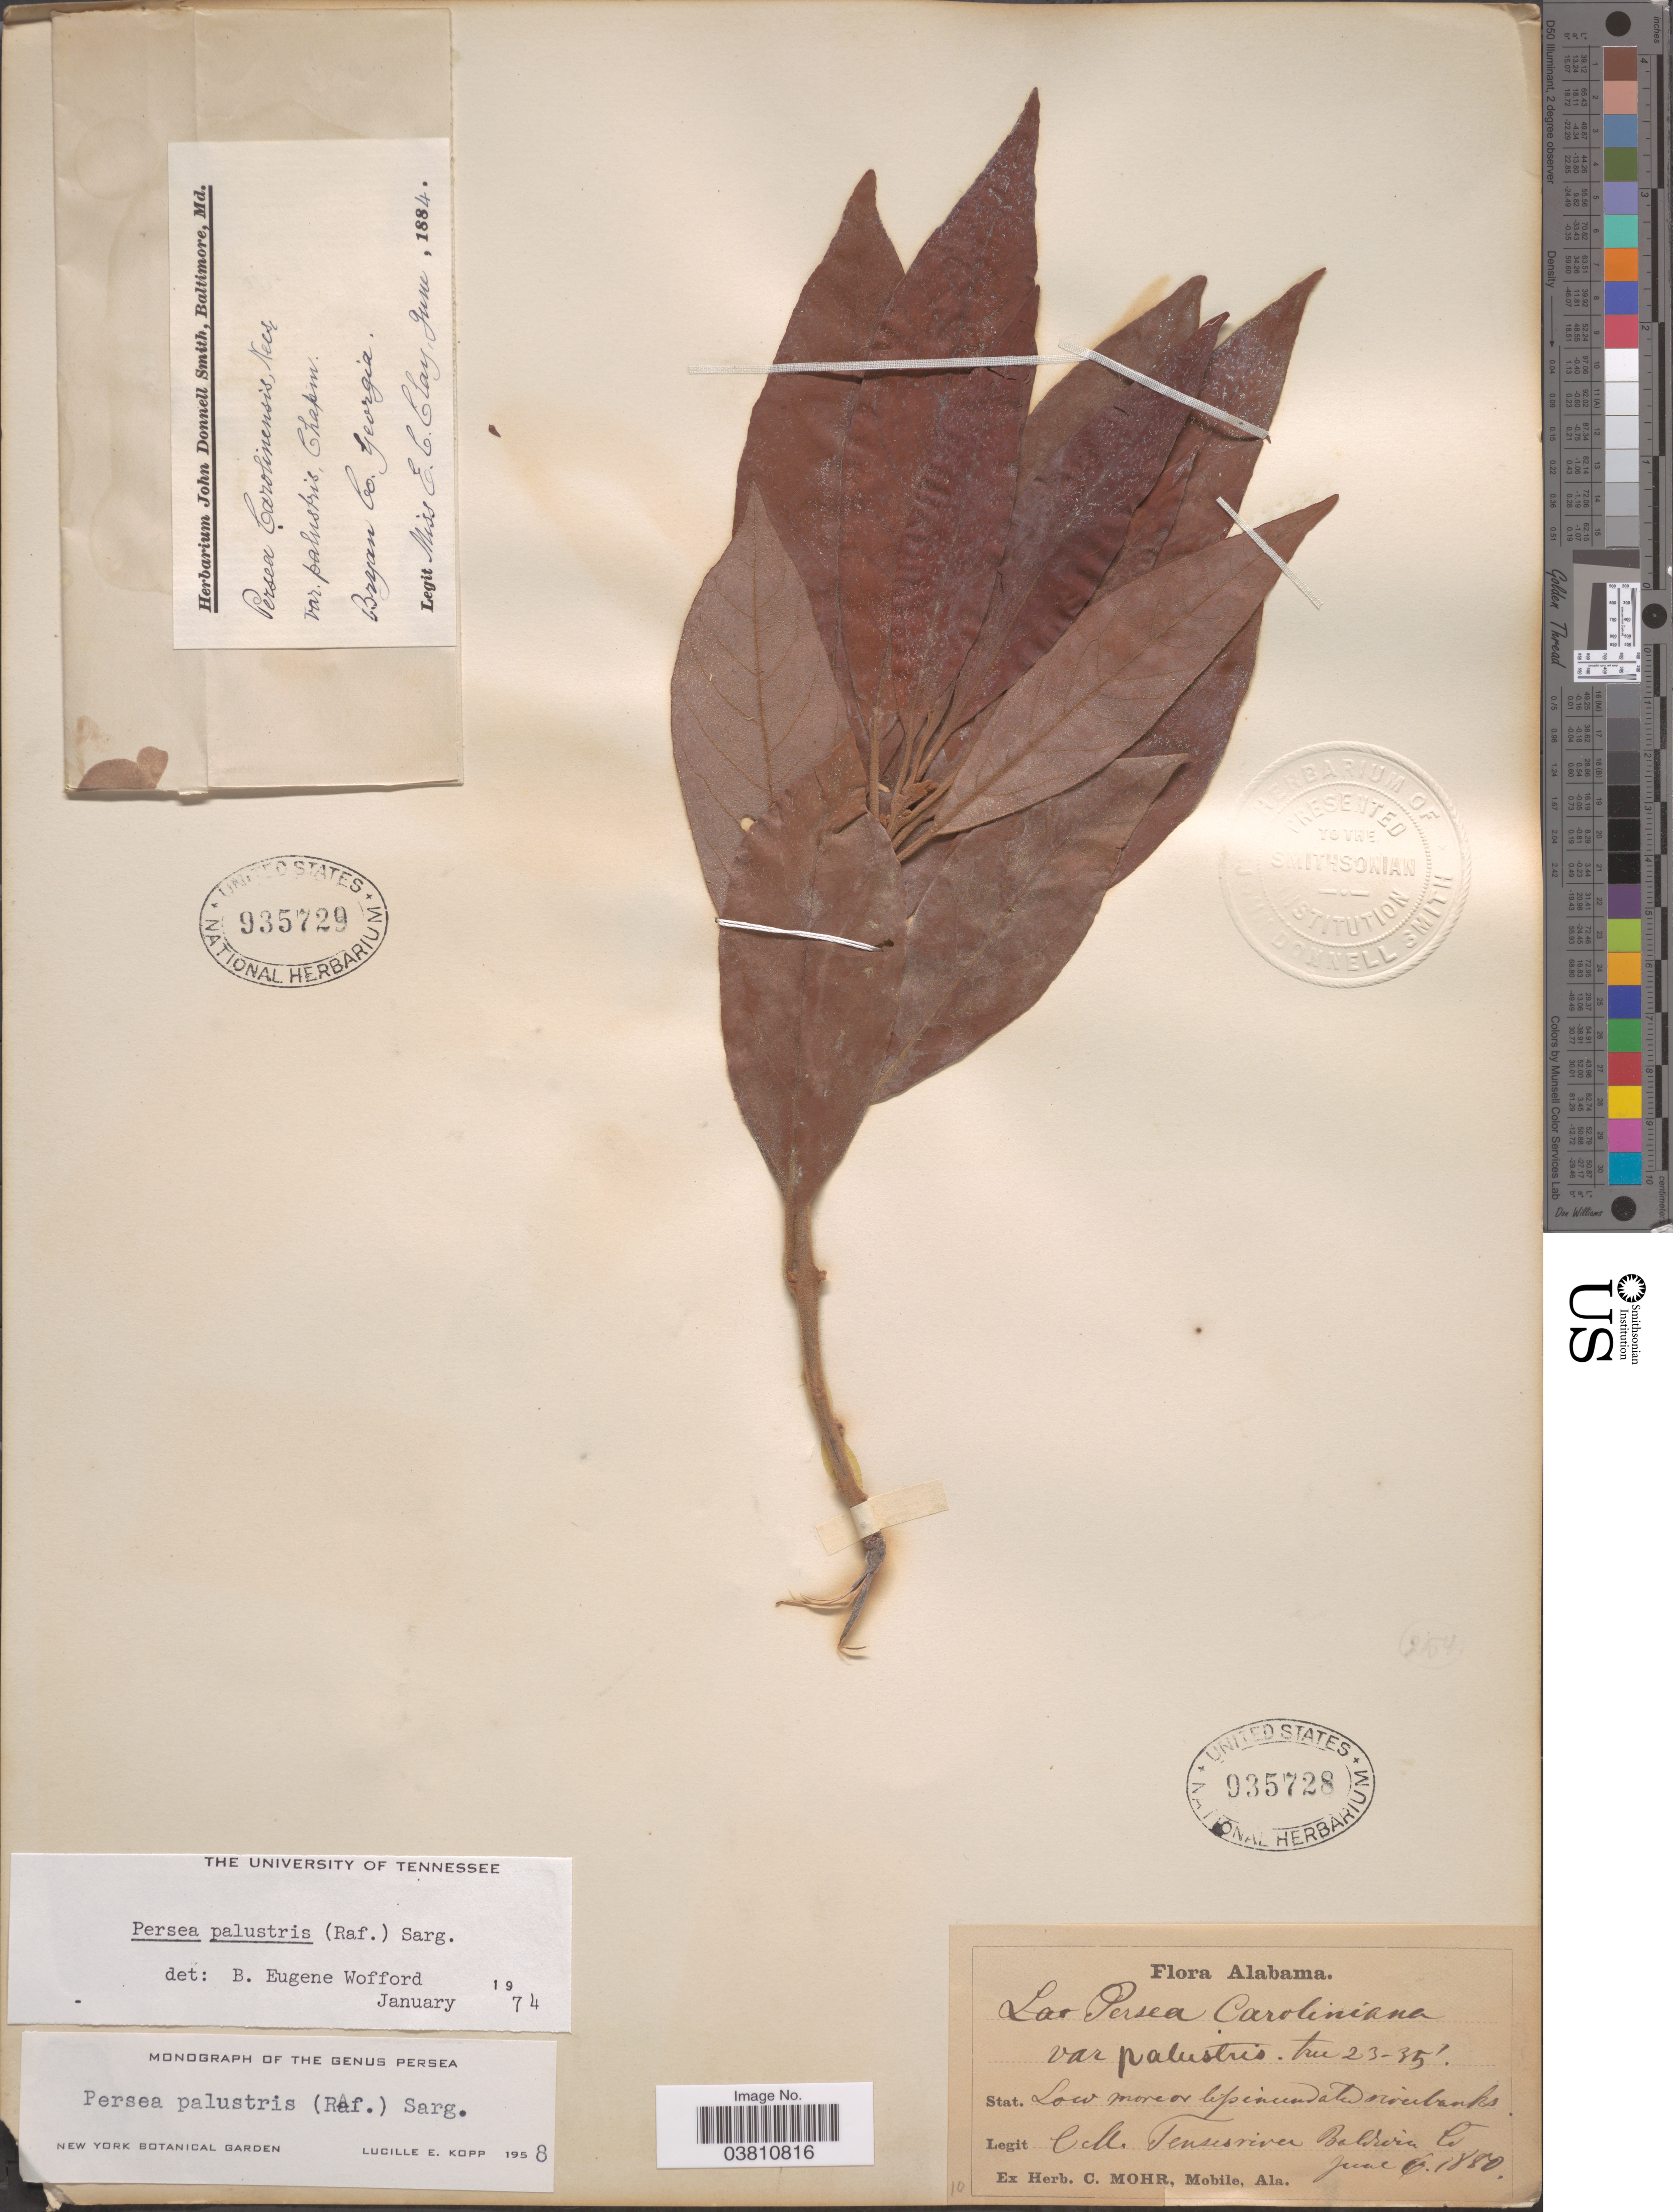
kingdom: Plantae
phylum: Tracheophyta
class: Magnoliopsida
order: Laurales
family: Lauraceae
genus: Persea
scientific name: Persea palustris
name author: (Raf.) Sarg.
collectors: C. T. Mohr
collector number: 10?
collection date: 1880-06-06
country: United States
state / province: Alabama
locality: Tensaw river Baldwin Co.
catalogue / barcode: US 935728-2